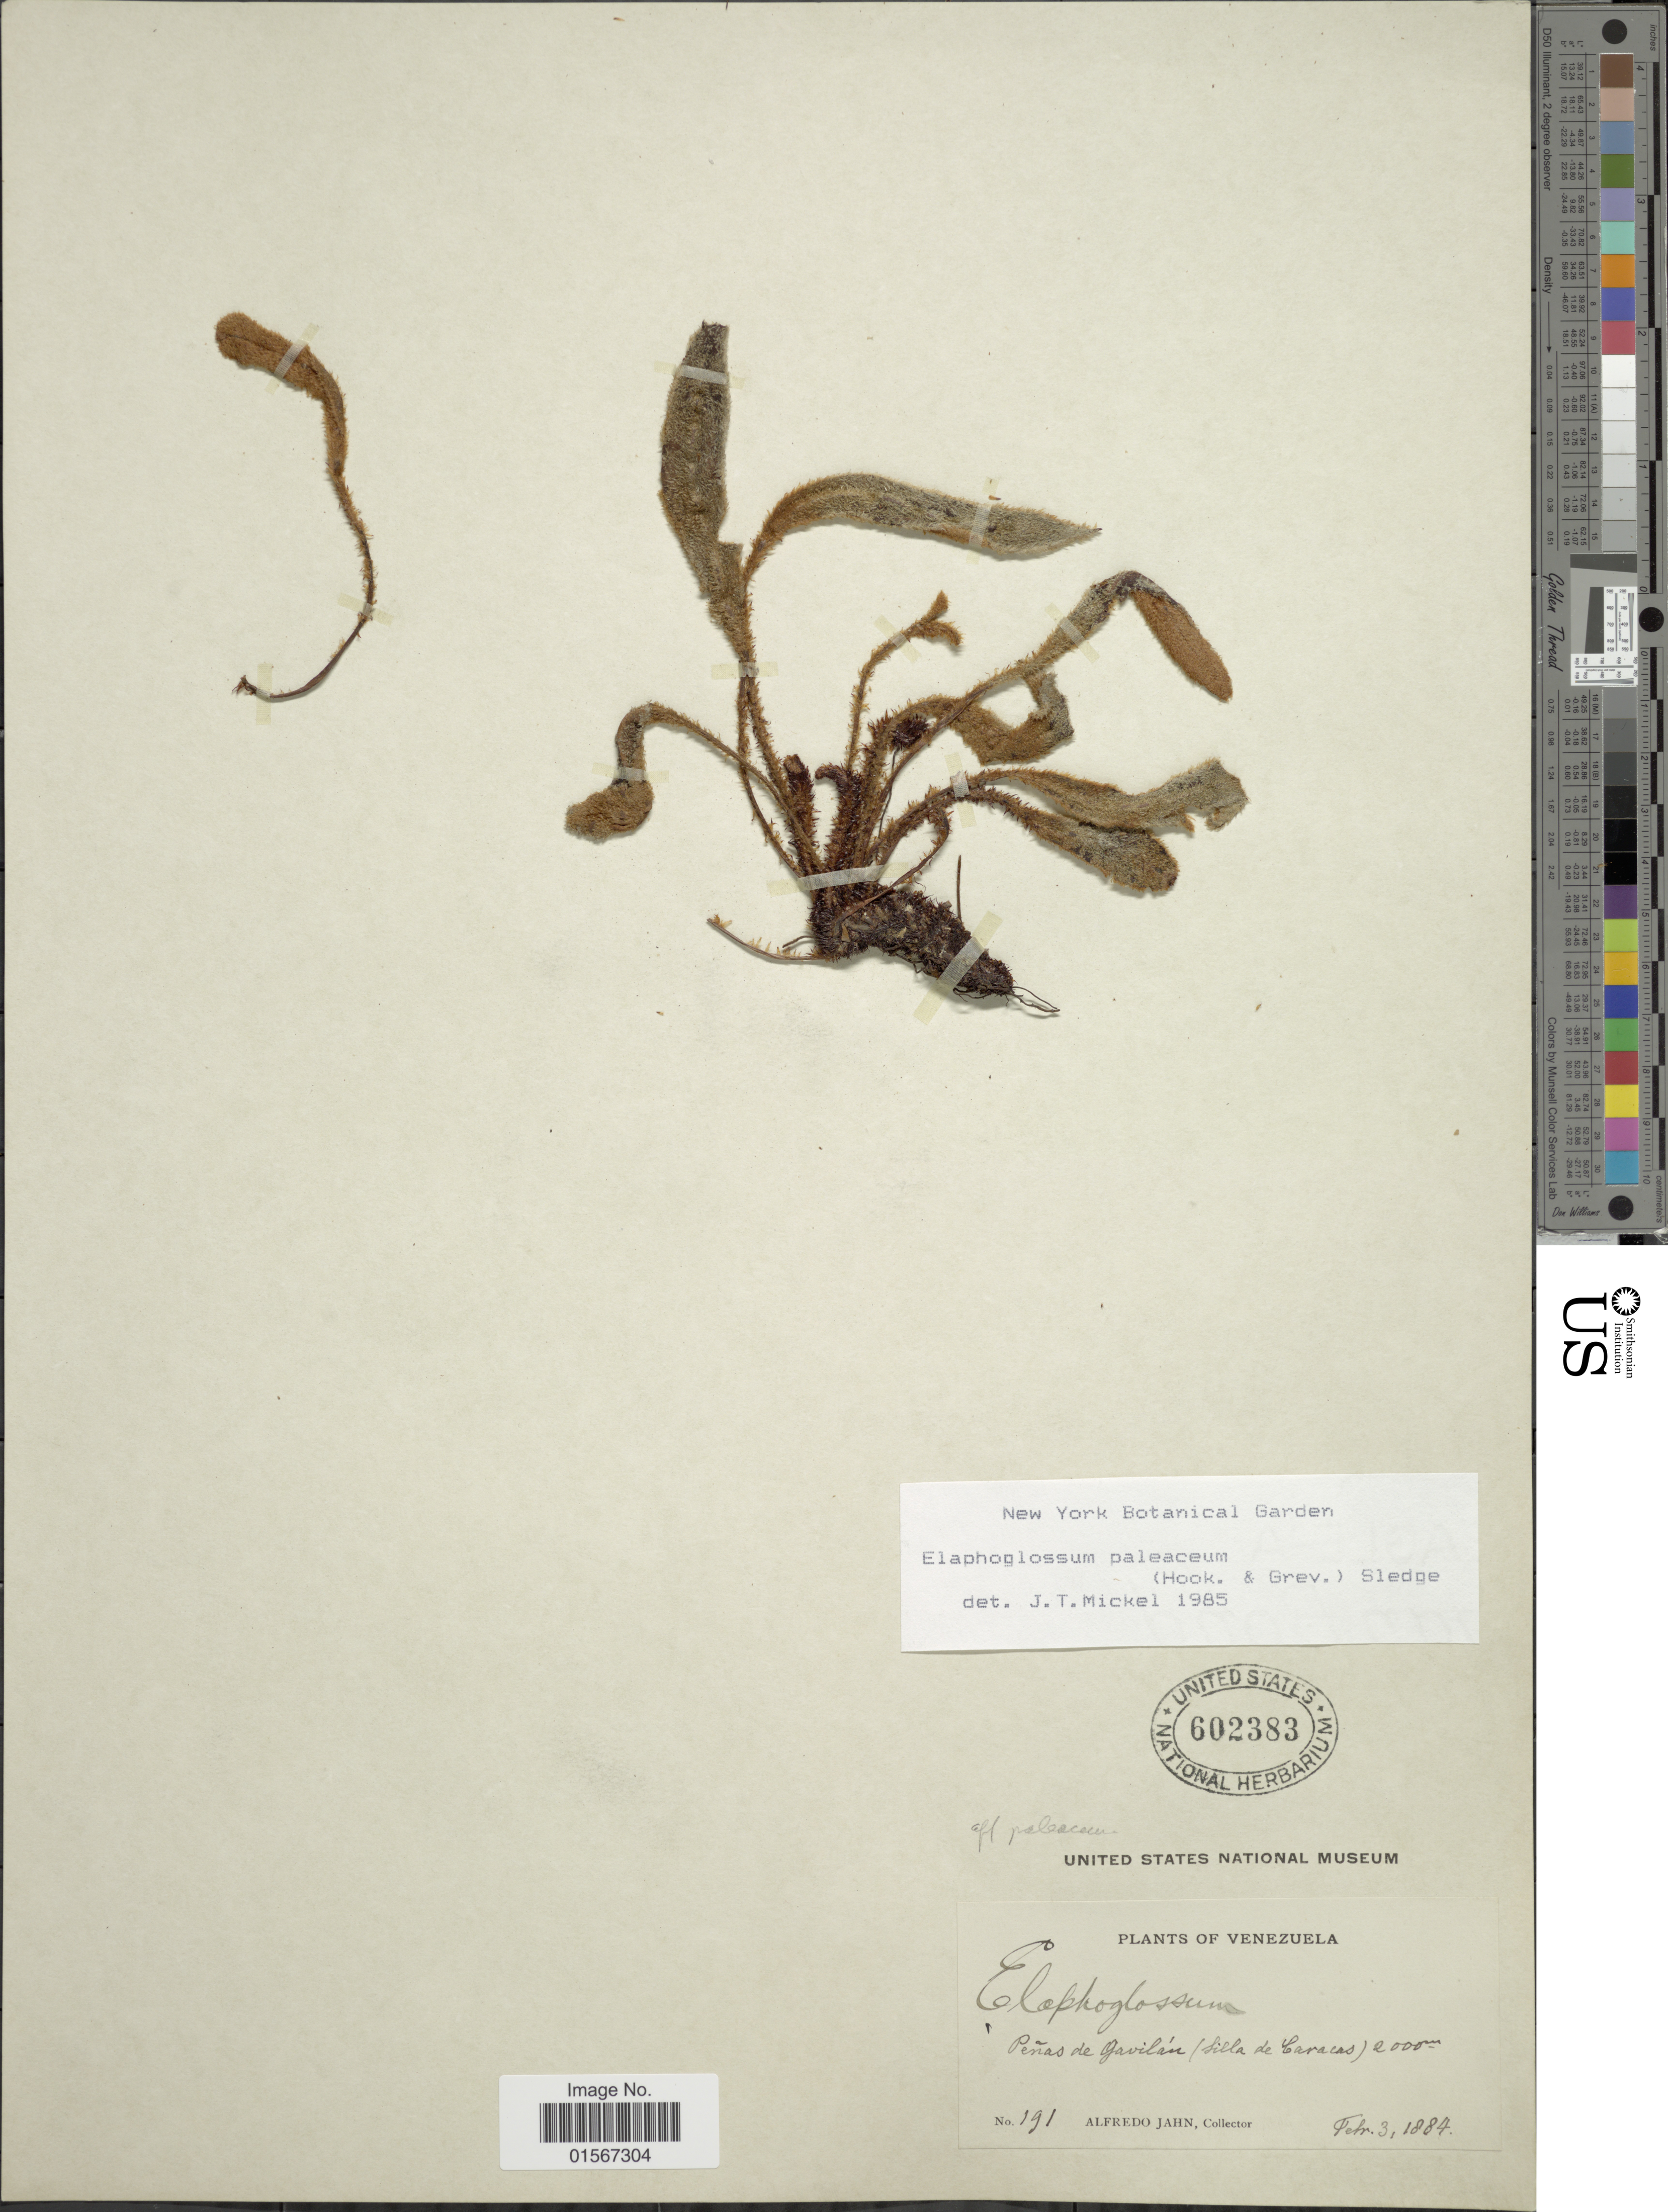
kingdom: Plantae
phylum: Tracheophyta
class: Polypodiopsida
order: Polypodiales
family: Dryopteridaceae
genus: Elaphoglossum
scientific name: Elaphoglossum paleaceum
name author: (Hook. & Grev.) Sledge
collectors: A. Jahn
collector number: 191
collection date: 1884-02-03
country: Venezuela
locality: Venezuela, Peñas de Gavilán (silva de Caracas).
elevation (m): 2000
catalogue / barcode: US 602383